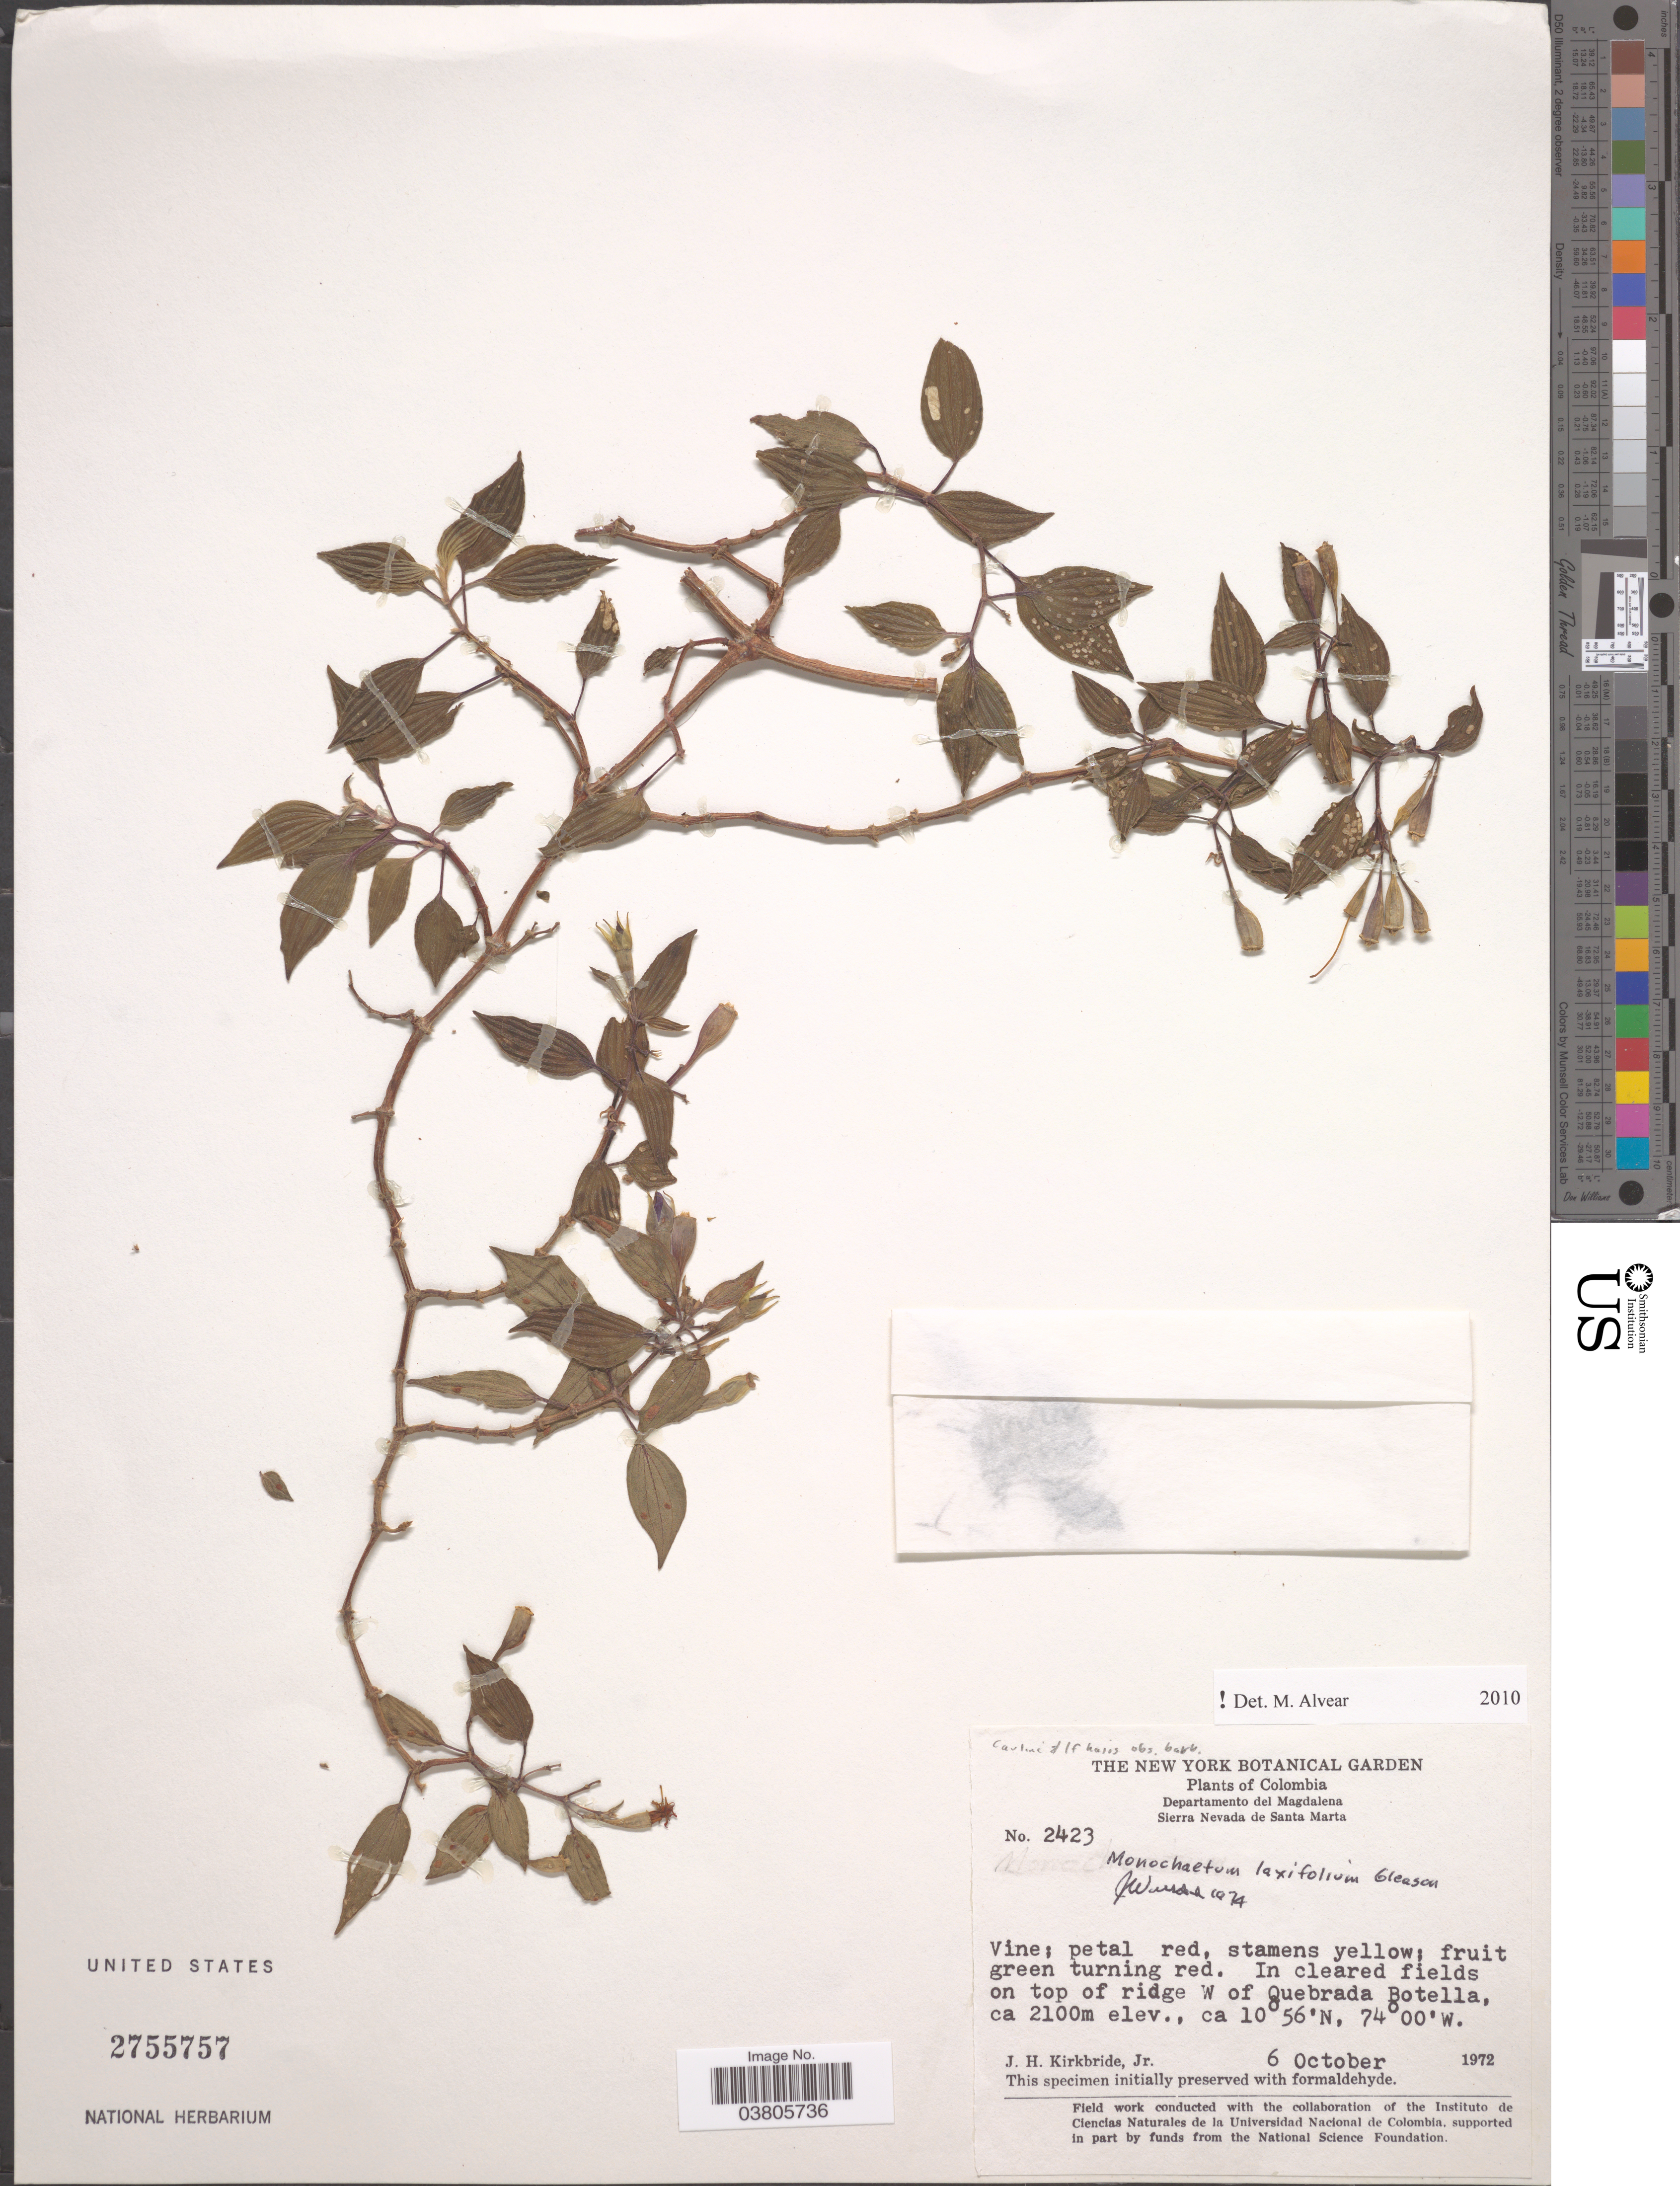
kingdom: Plantae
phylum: Tracheophyta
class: Magnoliopsida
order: Myrtales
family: Melastomataceae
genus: Monochaetum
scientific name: Monochaetum laxifolium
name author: Gleason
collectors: J. H. Kirkbride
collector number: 2423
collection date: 1972-10-06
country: Colombia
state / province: Magdalena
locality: Departamento del Magdalena. Sierra Nevada de Santa Marta. In cleared field on top of ridge W of Quebrada Botella.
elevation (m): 2100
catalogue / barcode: US 2755757